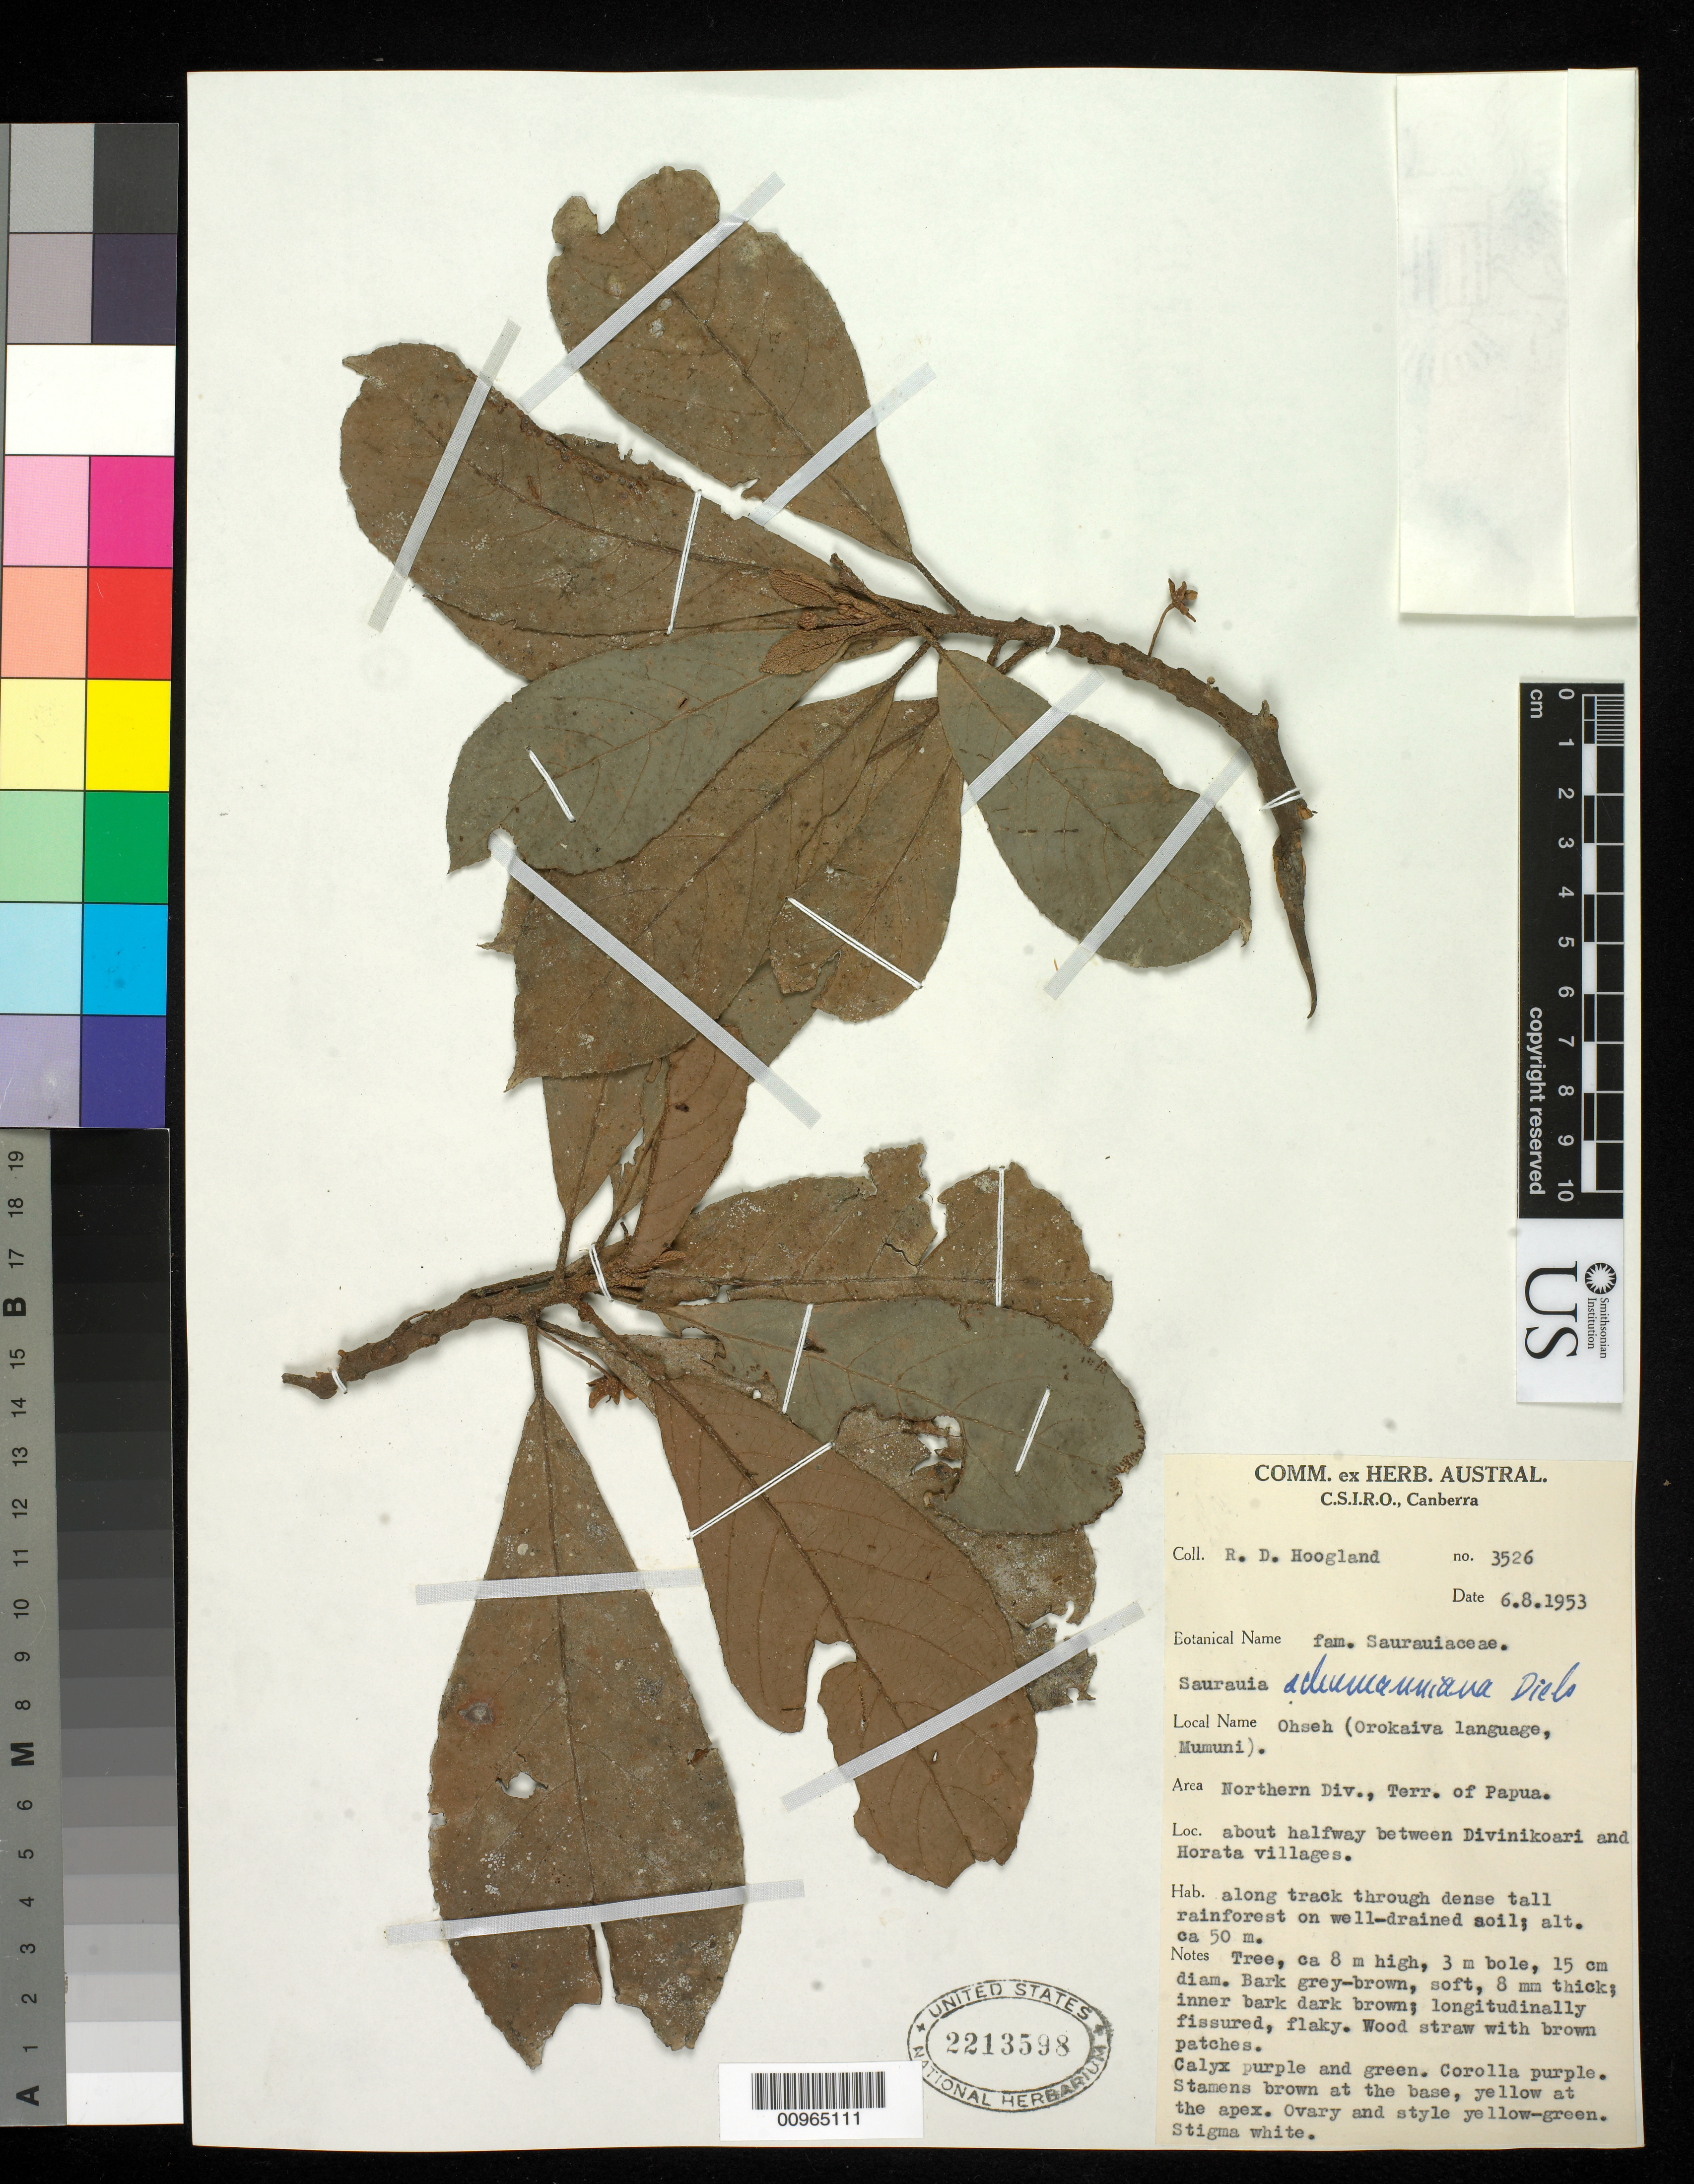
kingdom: Plantae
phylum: Tracheophyta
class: Magnoliopsida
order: Ericales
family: Actinidiaceae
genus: Saurauia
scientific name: Saurauia schermanniana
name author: Diels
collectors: R. D. Hoogland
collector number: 3526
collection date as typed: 06 Aug 1953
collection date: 1953-08-06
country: Papua New Guinea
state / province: Northern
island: New Guinea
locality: Halfway between Divinikoari and Horata villages.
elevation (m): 50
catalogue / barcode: US 2213598